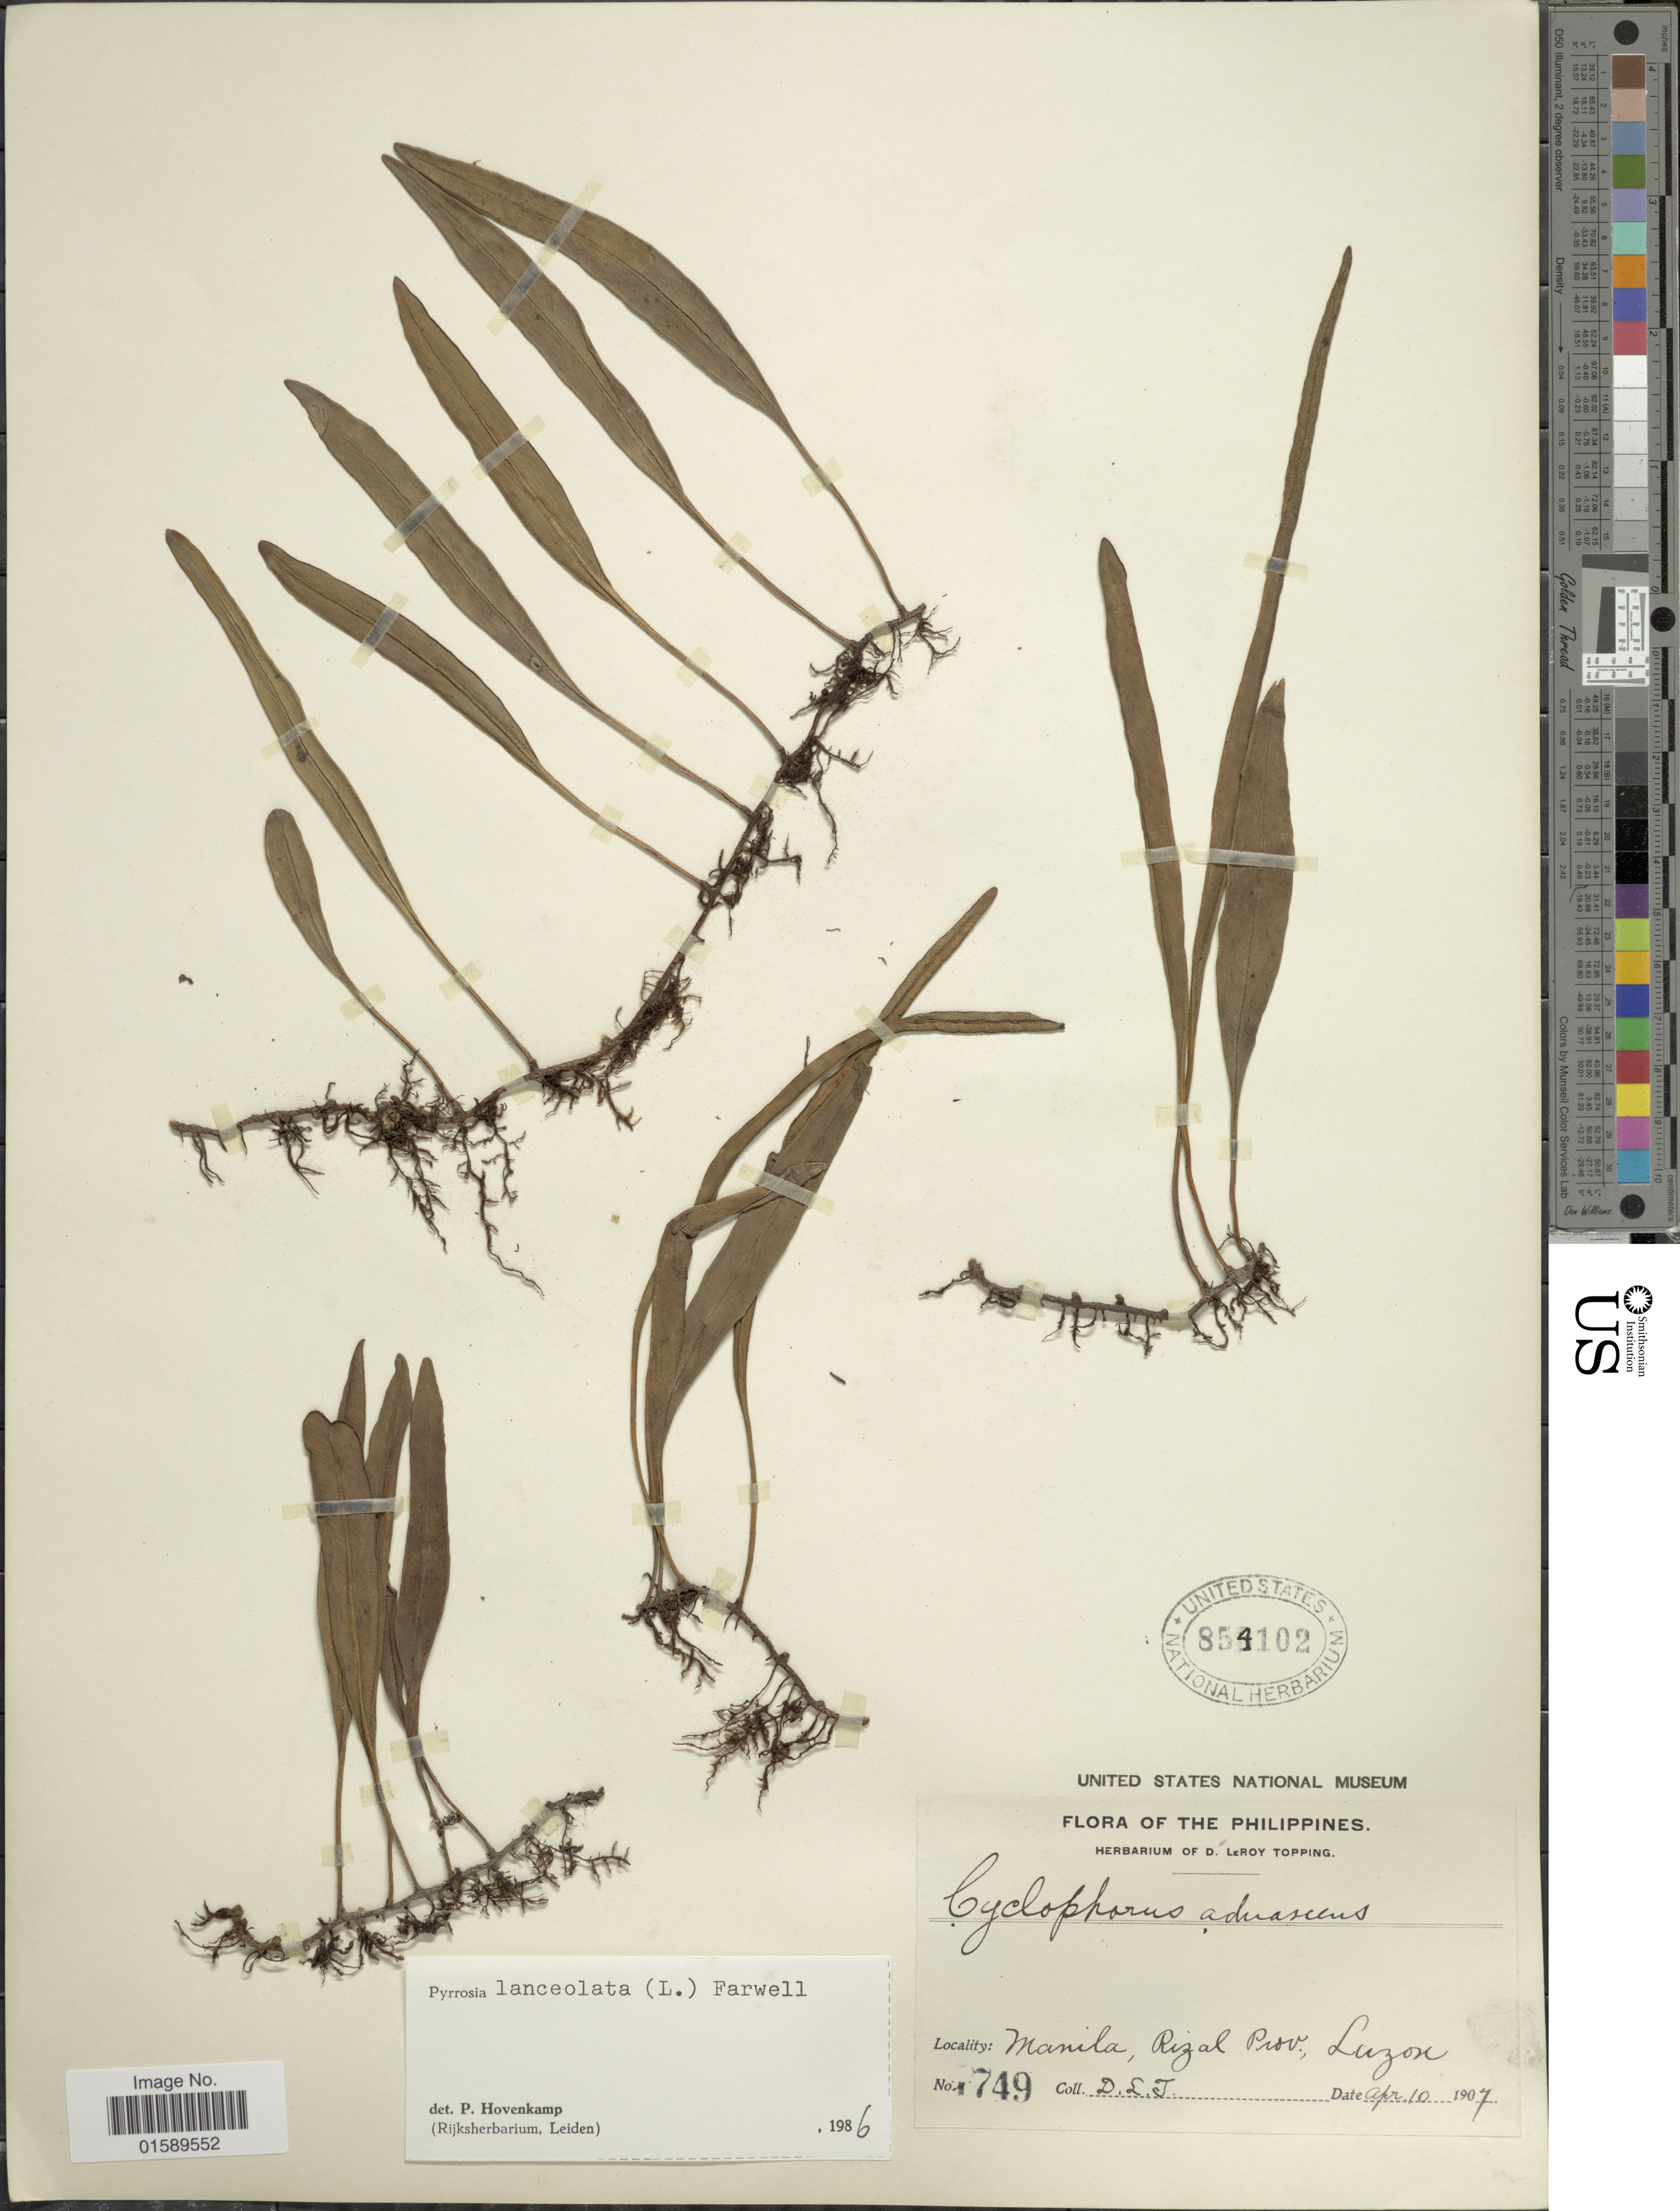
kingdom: Plantae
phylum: Tracheophyta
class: Polypodiopsida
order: Polypodiales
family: Polypodiaceae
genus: Pyrrosia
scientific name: Pyrrosia lanceolata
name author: (L.) Farw.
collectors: D. L. Topping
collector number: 4749*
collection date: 1907-04-10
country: Philippines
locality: Manila, Rizal Prov. Luzon.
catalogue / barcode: US 854102